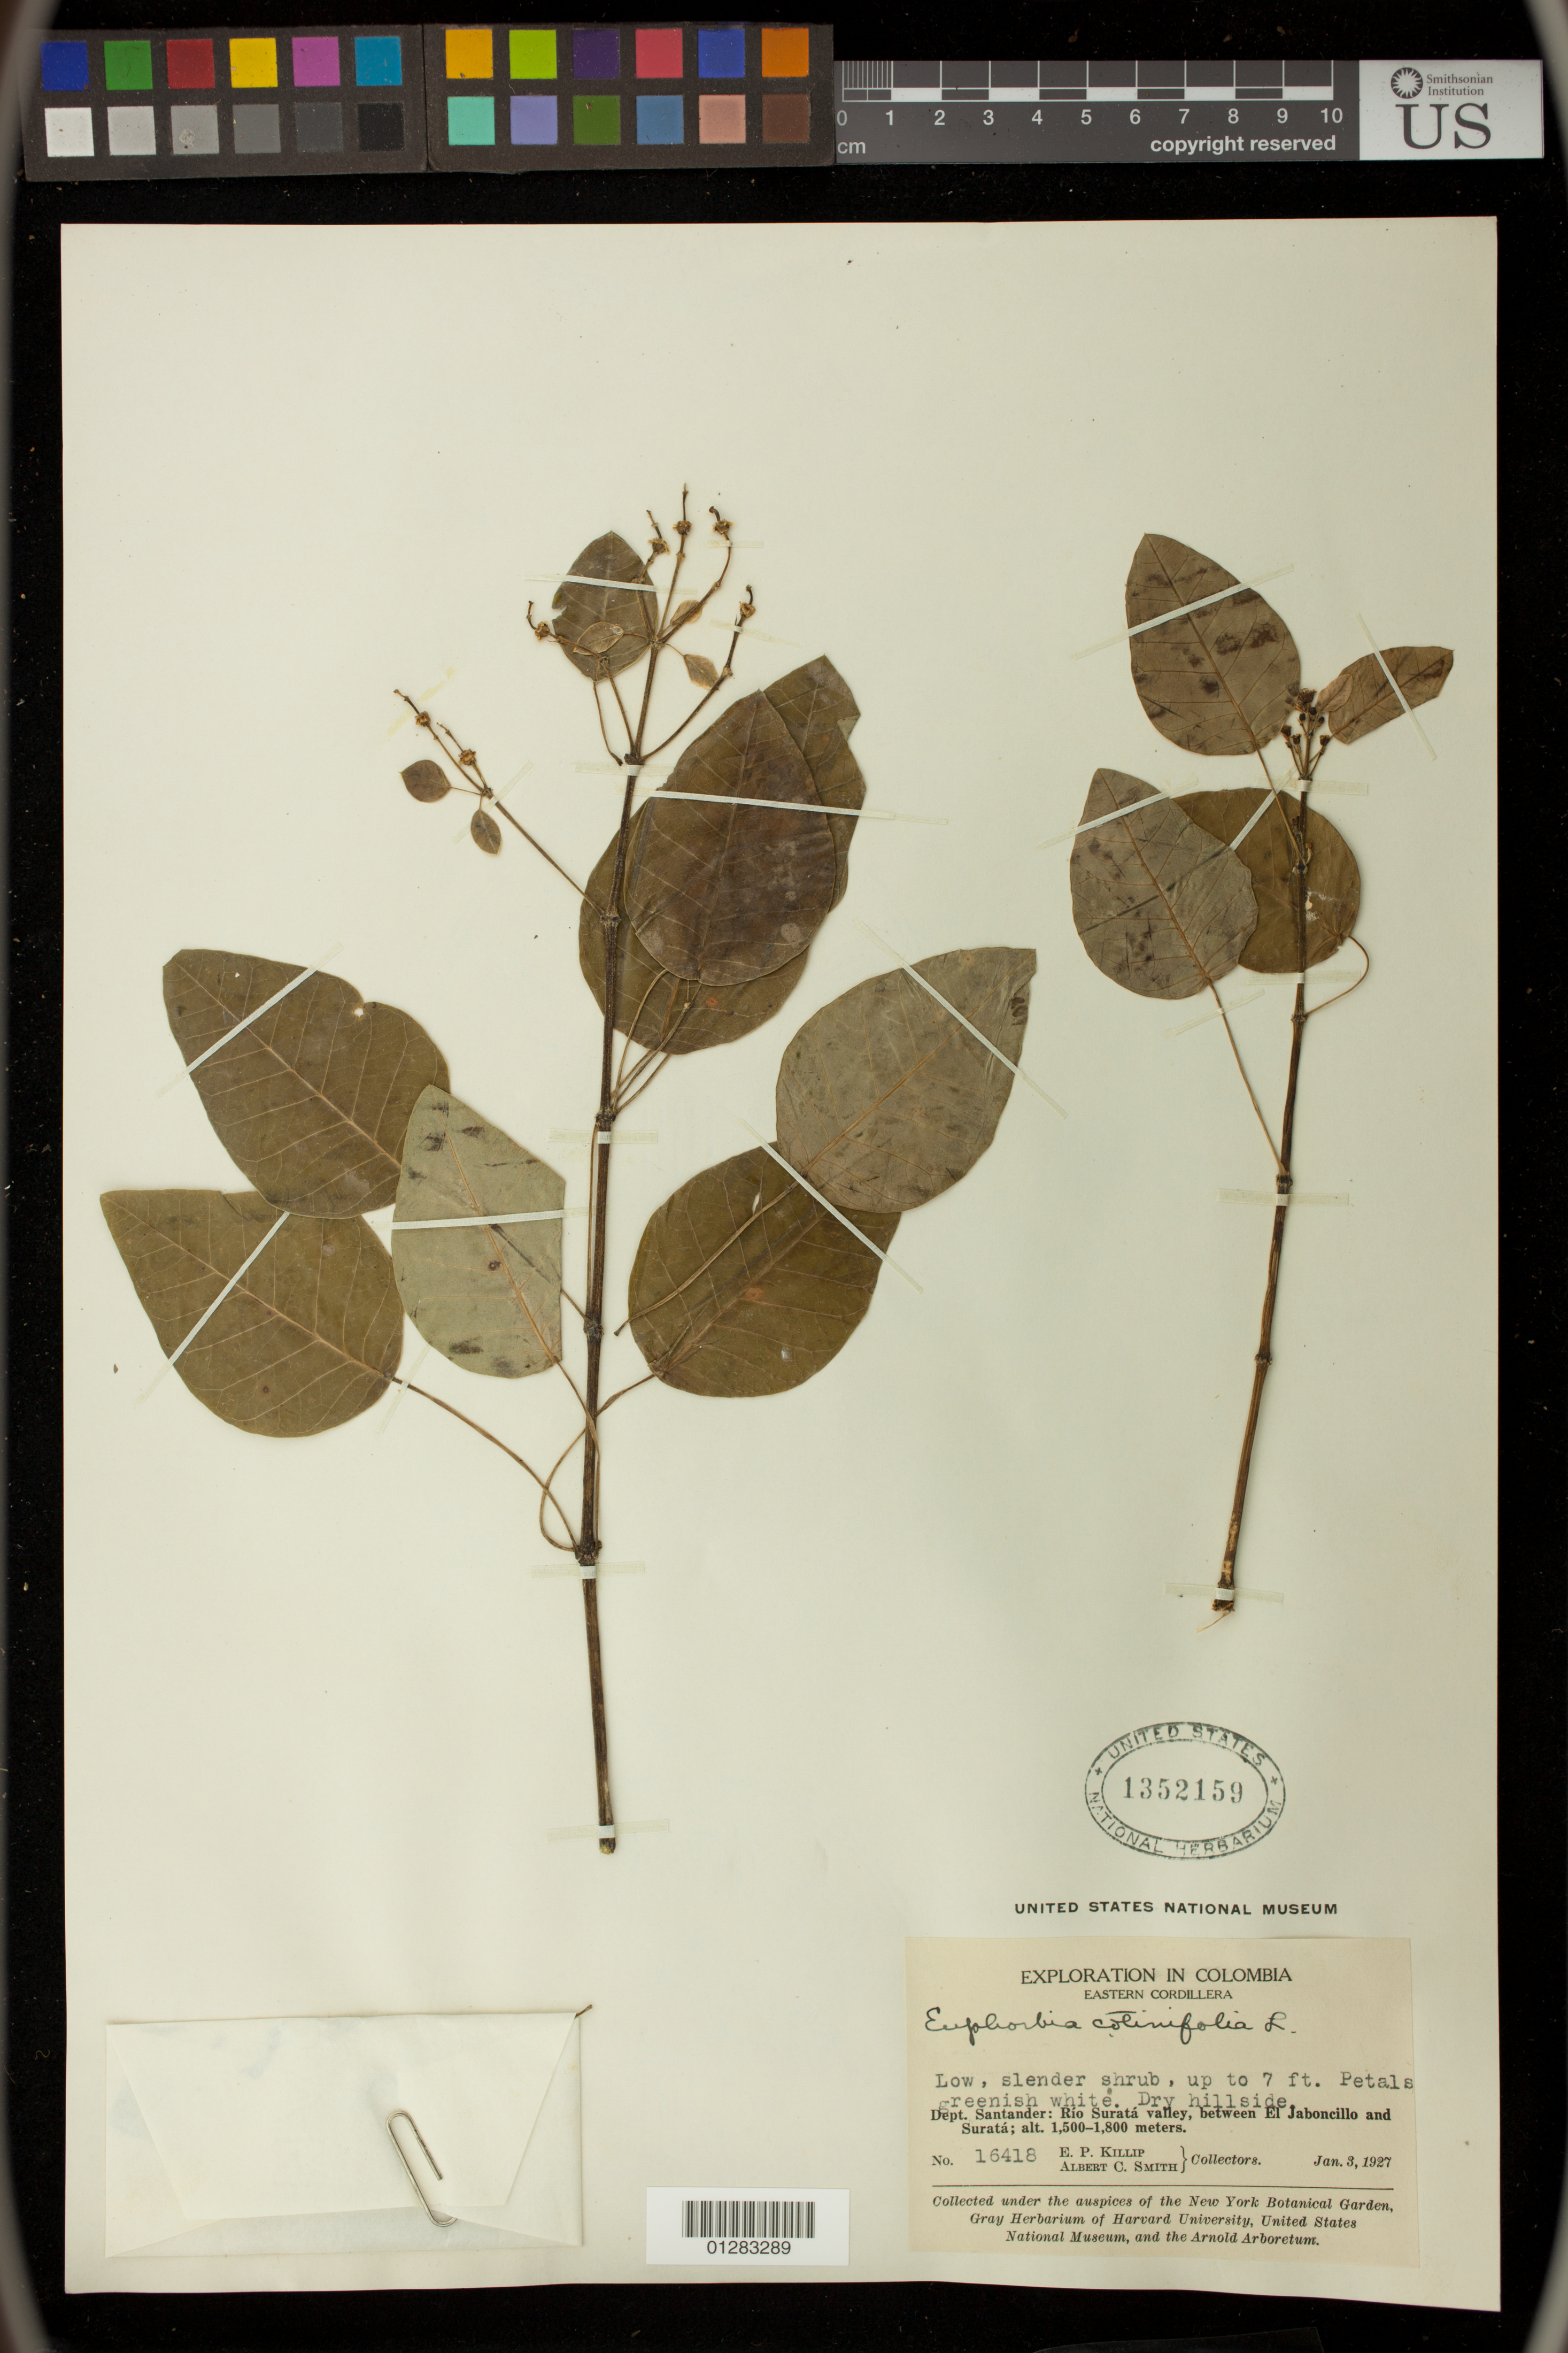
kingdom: Plantae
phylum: Tracheophyta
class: Magnoliopsida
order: Malpighiales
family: Euphorbiaceae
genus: Euphorbia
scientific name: Euphorbia cotinifolia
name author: L.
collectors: E. P. Killip & A. C. Smith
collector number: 16418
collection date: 1927-01-03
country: Colombia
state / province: Santander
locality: Eastern Cordillera. Rio Surata valley, between El Jaboncillo and Surata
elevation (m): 1500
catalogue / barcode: US 1352159